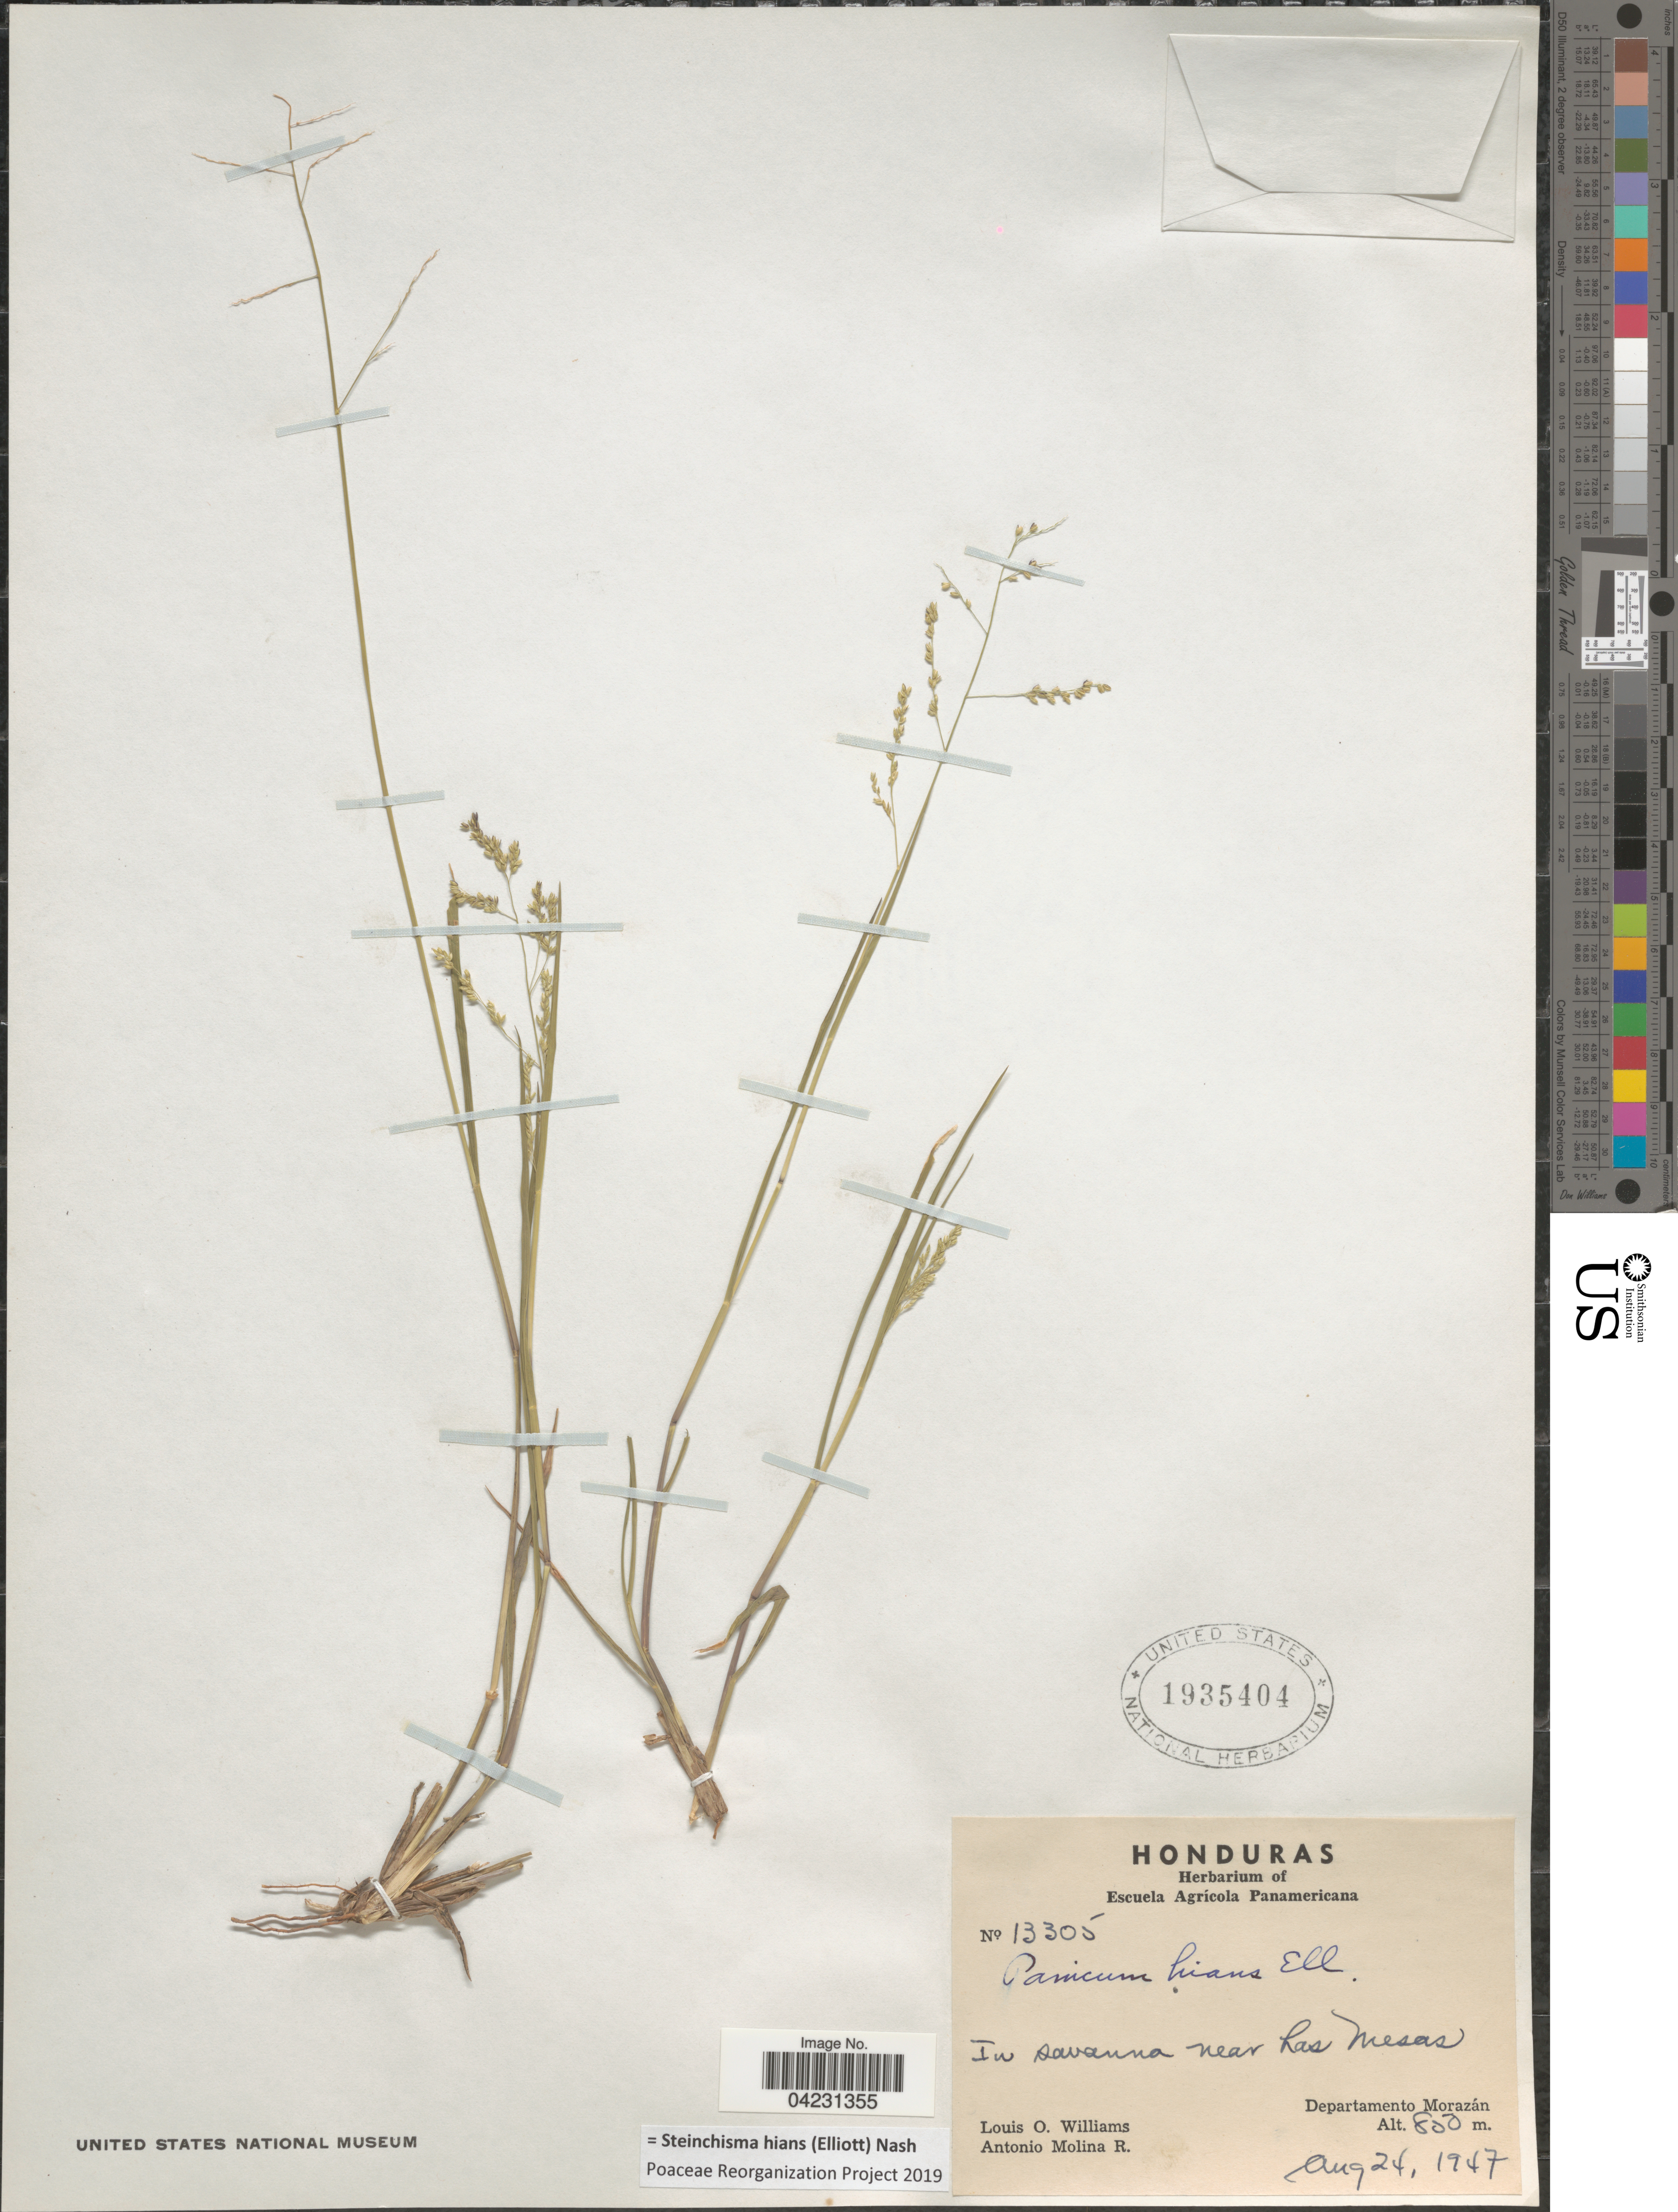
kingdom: Plantae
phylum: Tracheophyta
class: Liliopsida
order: Poales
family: Poaceae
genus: Steinchisma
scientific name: Steinchisma hians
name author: (Elliott) Nash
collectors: L. O. Williams & A. Molina R.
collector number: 13305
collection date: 1947-08-24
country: Honduras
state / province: Fco. Morazán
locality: In savanna near Las Mesas. Departamento Morazán.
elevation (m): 850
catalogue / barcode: US 1935404